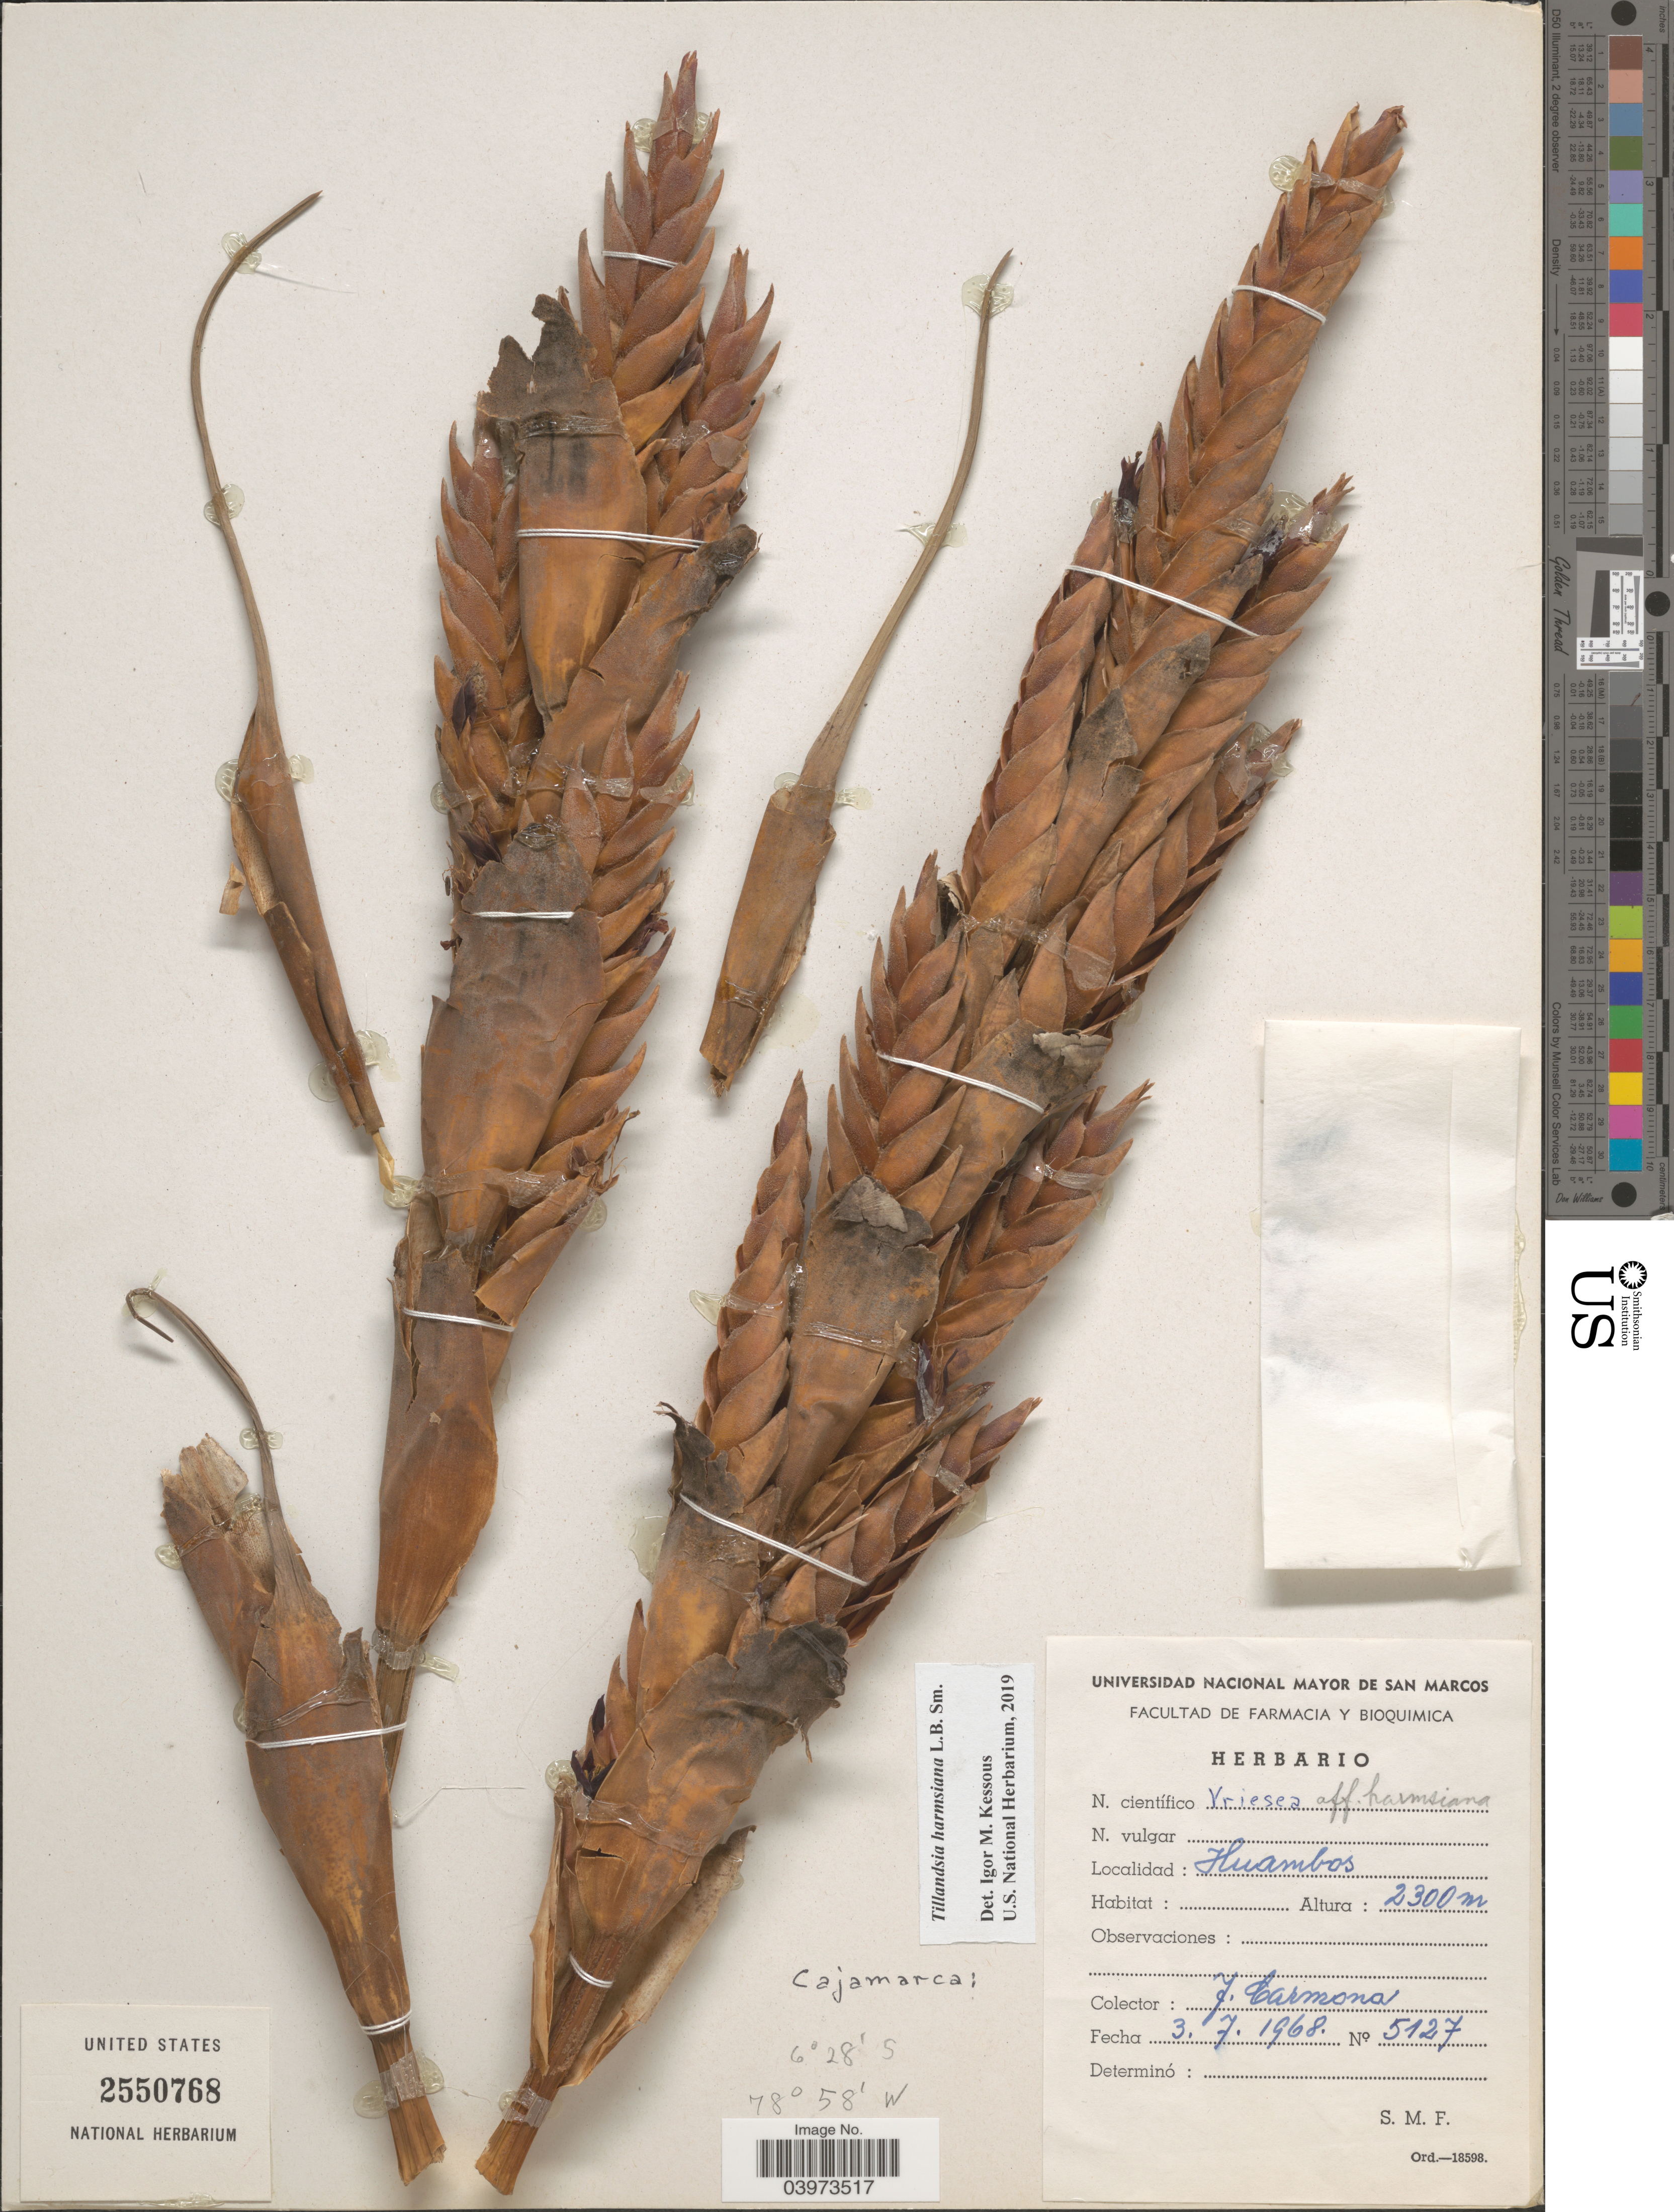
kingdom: Plantae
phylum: Tracheophyta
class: Liliopsida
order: Poales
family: Bromeliaceae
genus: Tillandsia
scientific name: Tillandsia harmsiana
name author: L.B. Sm.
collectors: F. Carmona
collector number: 5127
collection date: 1968-07-03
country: Peru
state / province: Cajamarca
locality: Huambos.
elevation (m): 2300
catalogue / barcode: US 2550768